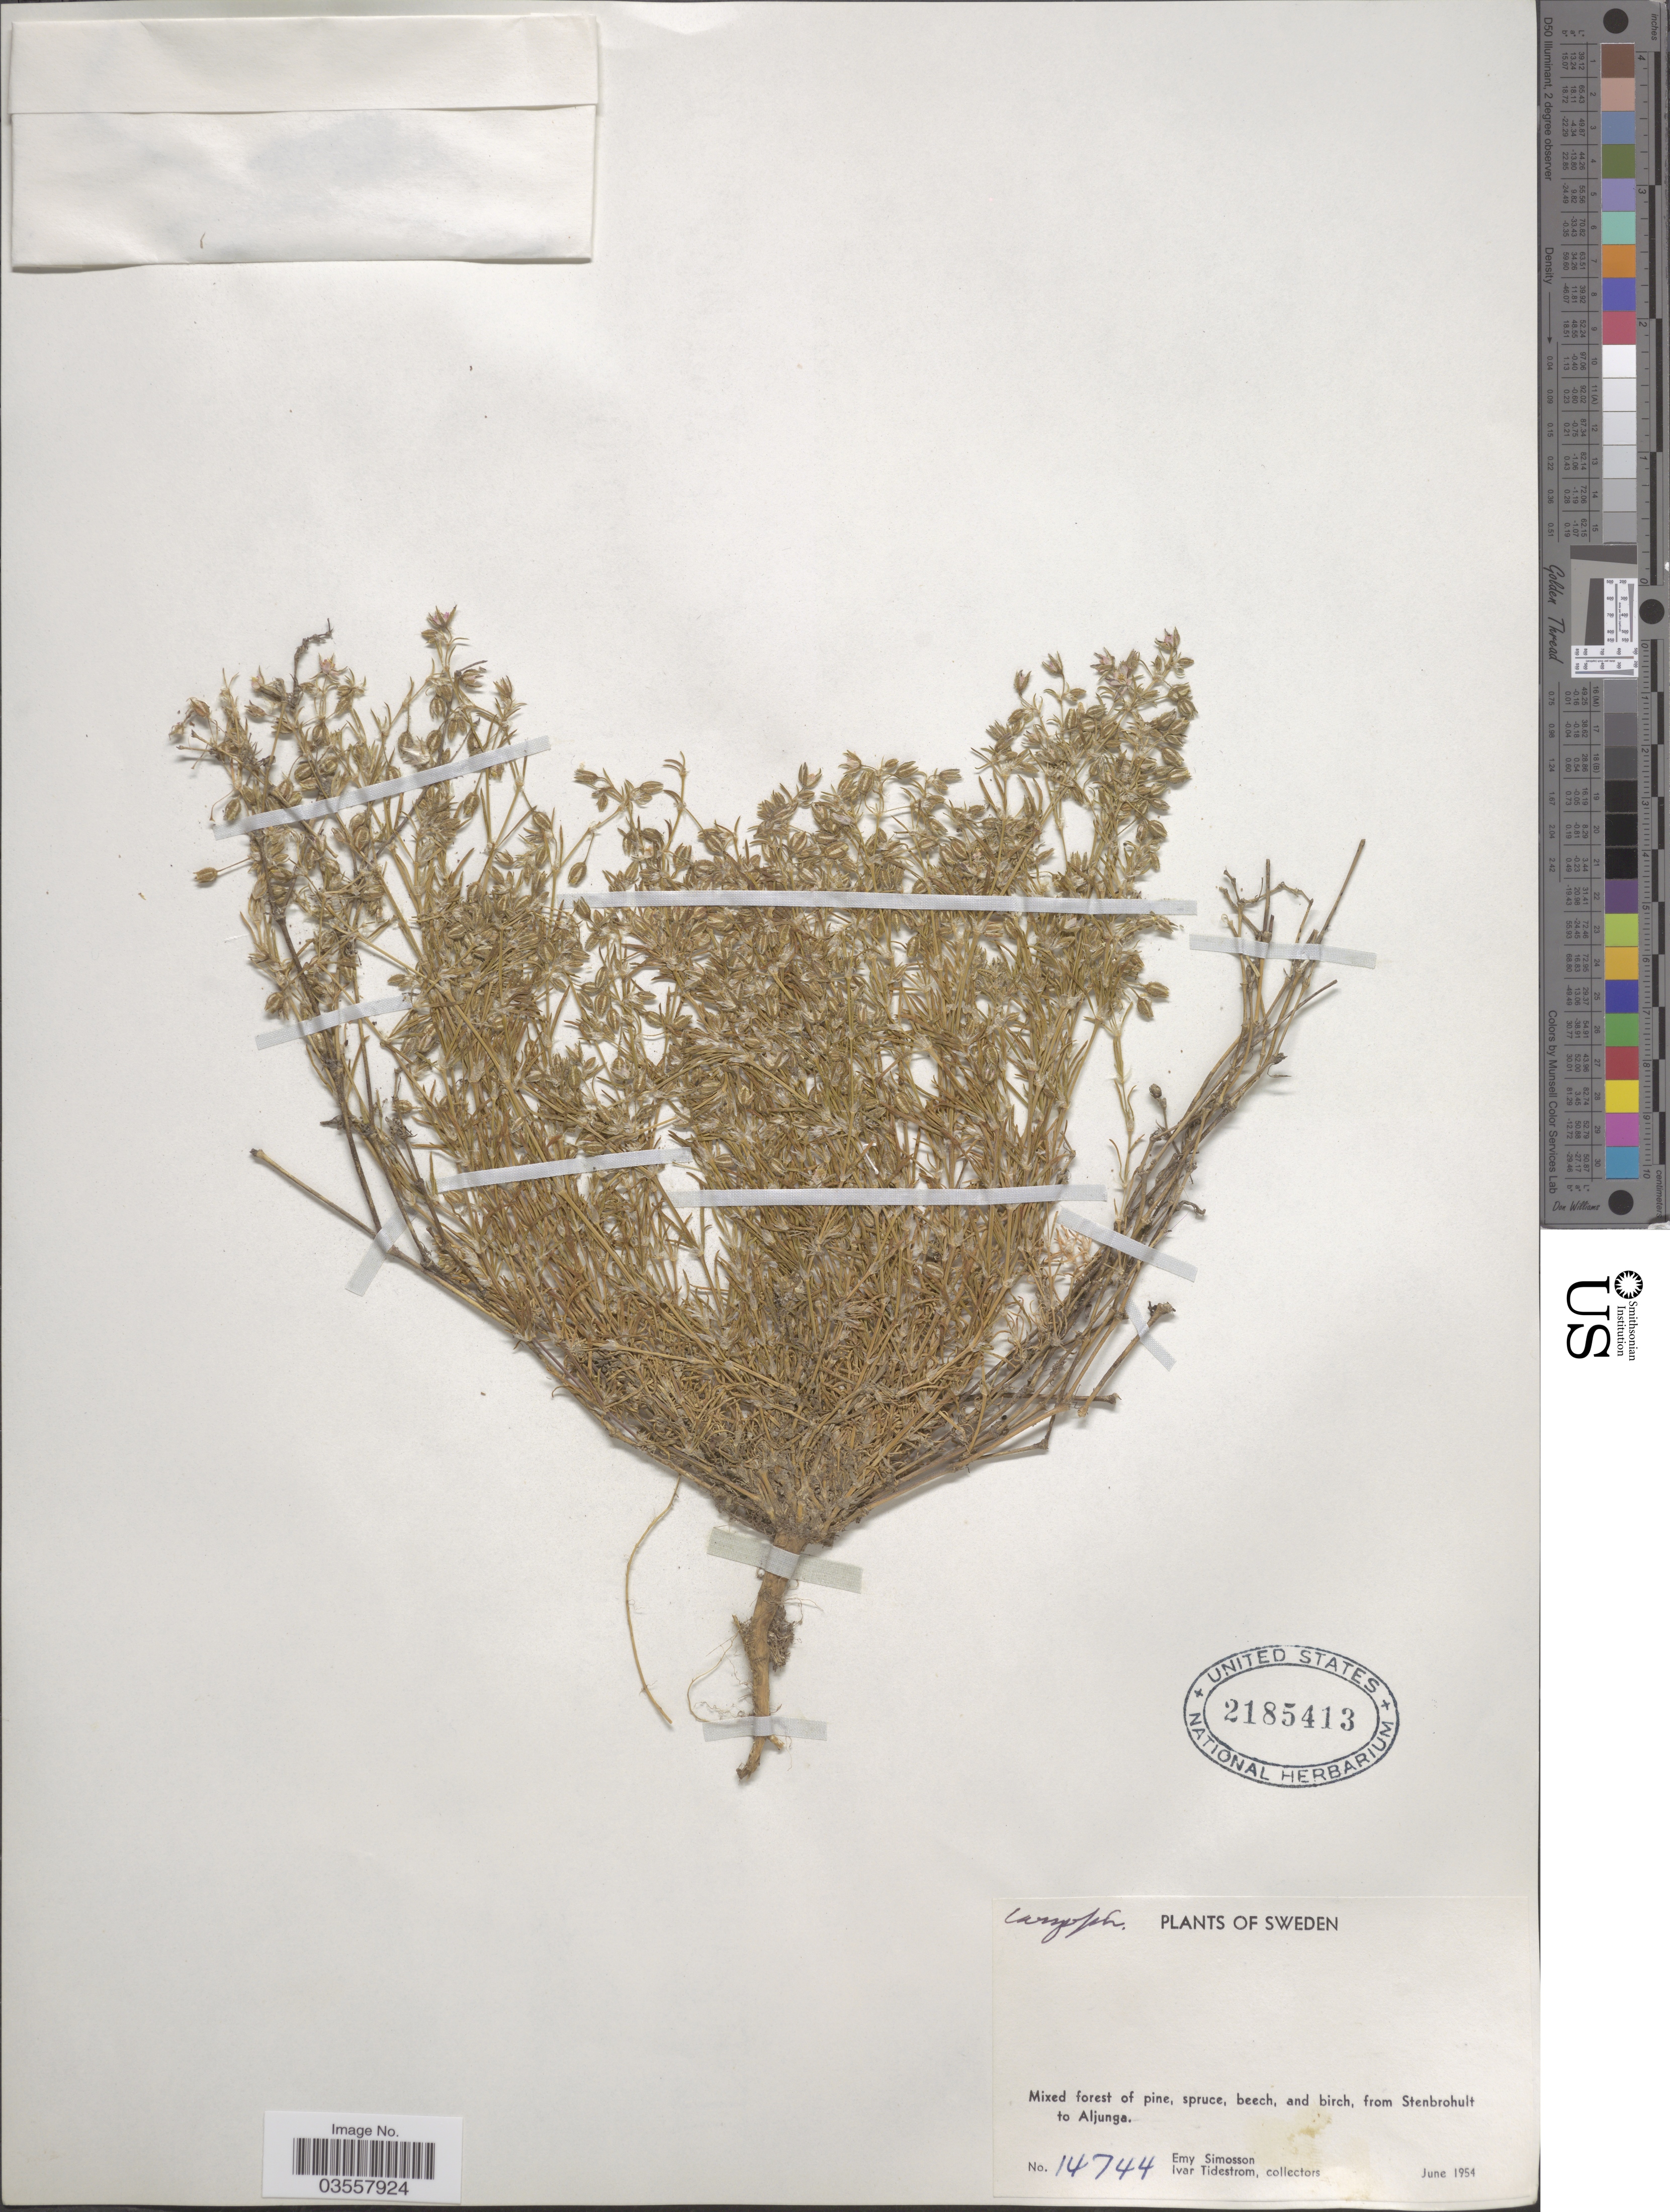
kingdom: Plantae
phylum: Tracheophyta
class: Magnoliopsida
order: Caryophyllales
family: Caryophyllaceae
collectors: E. Simosson & I. F. Tidestrom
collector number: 14744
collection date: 1954-06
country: Sweden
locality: Mixed forest of pine, spruce, and birch, from Stenbrohult to Aljunga.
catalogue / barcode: US 2185413